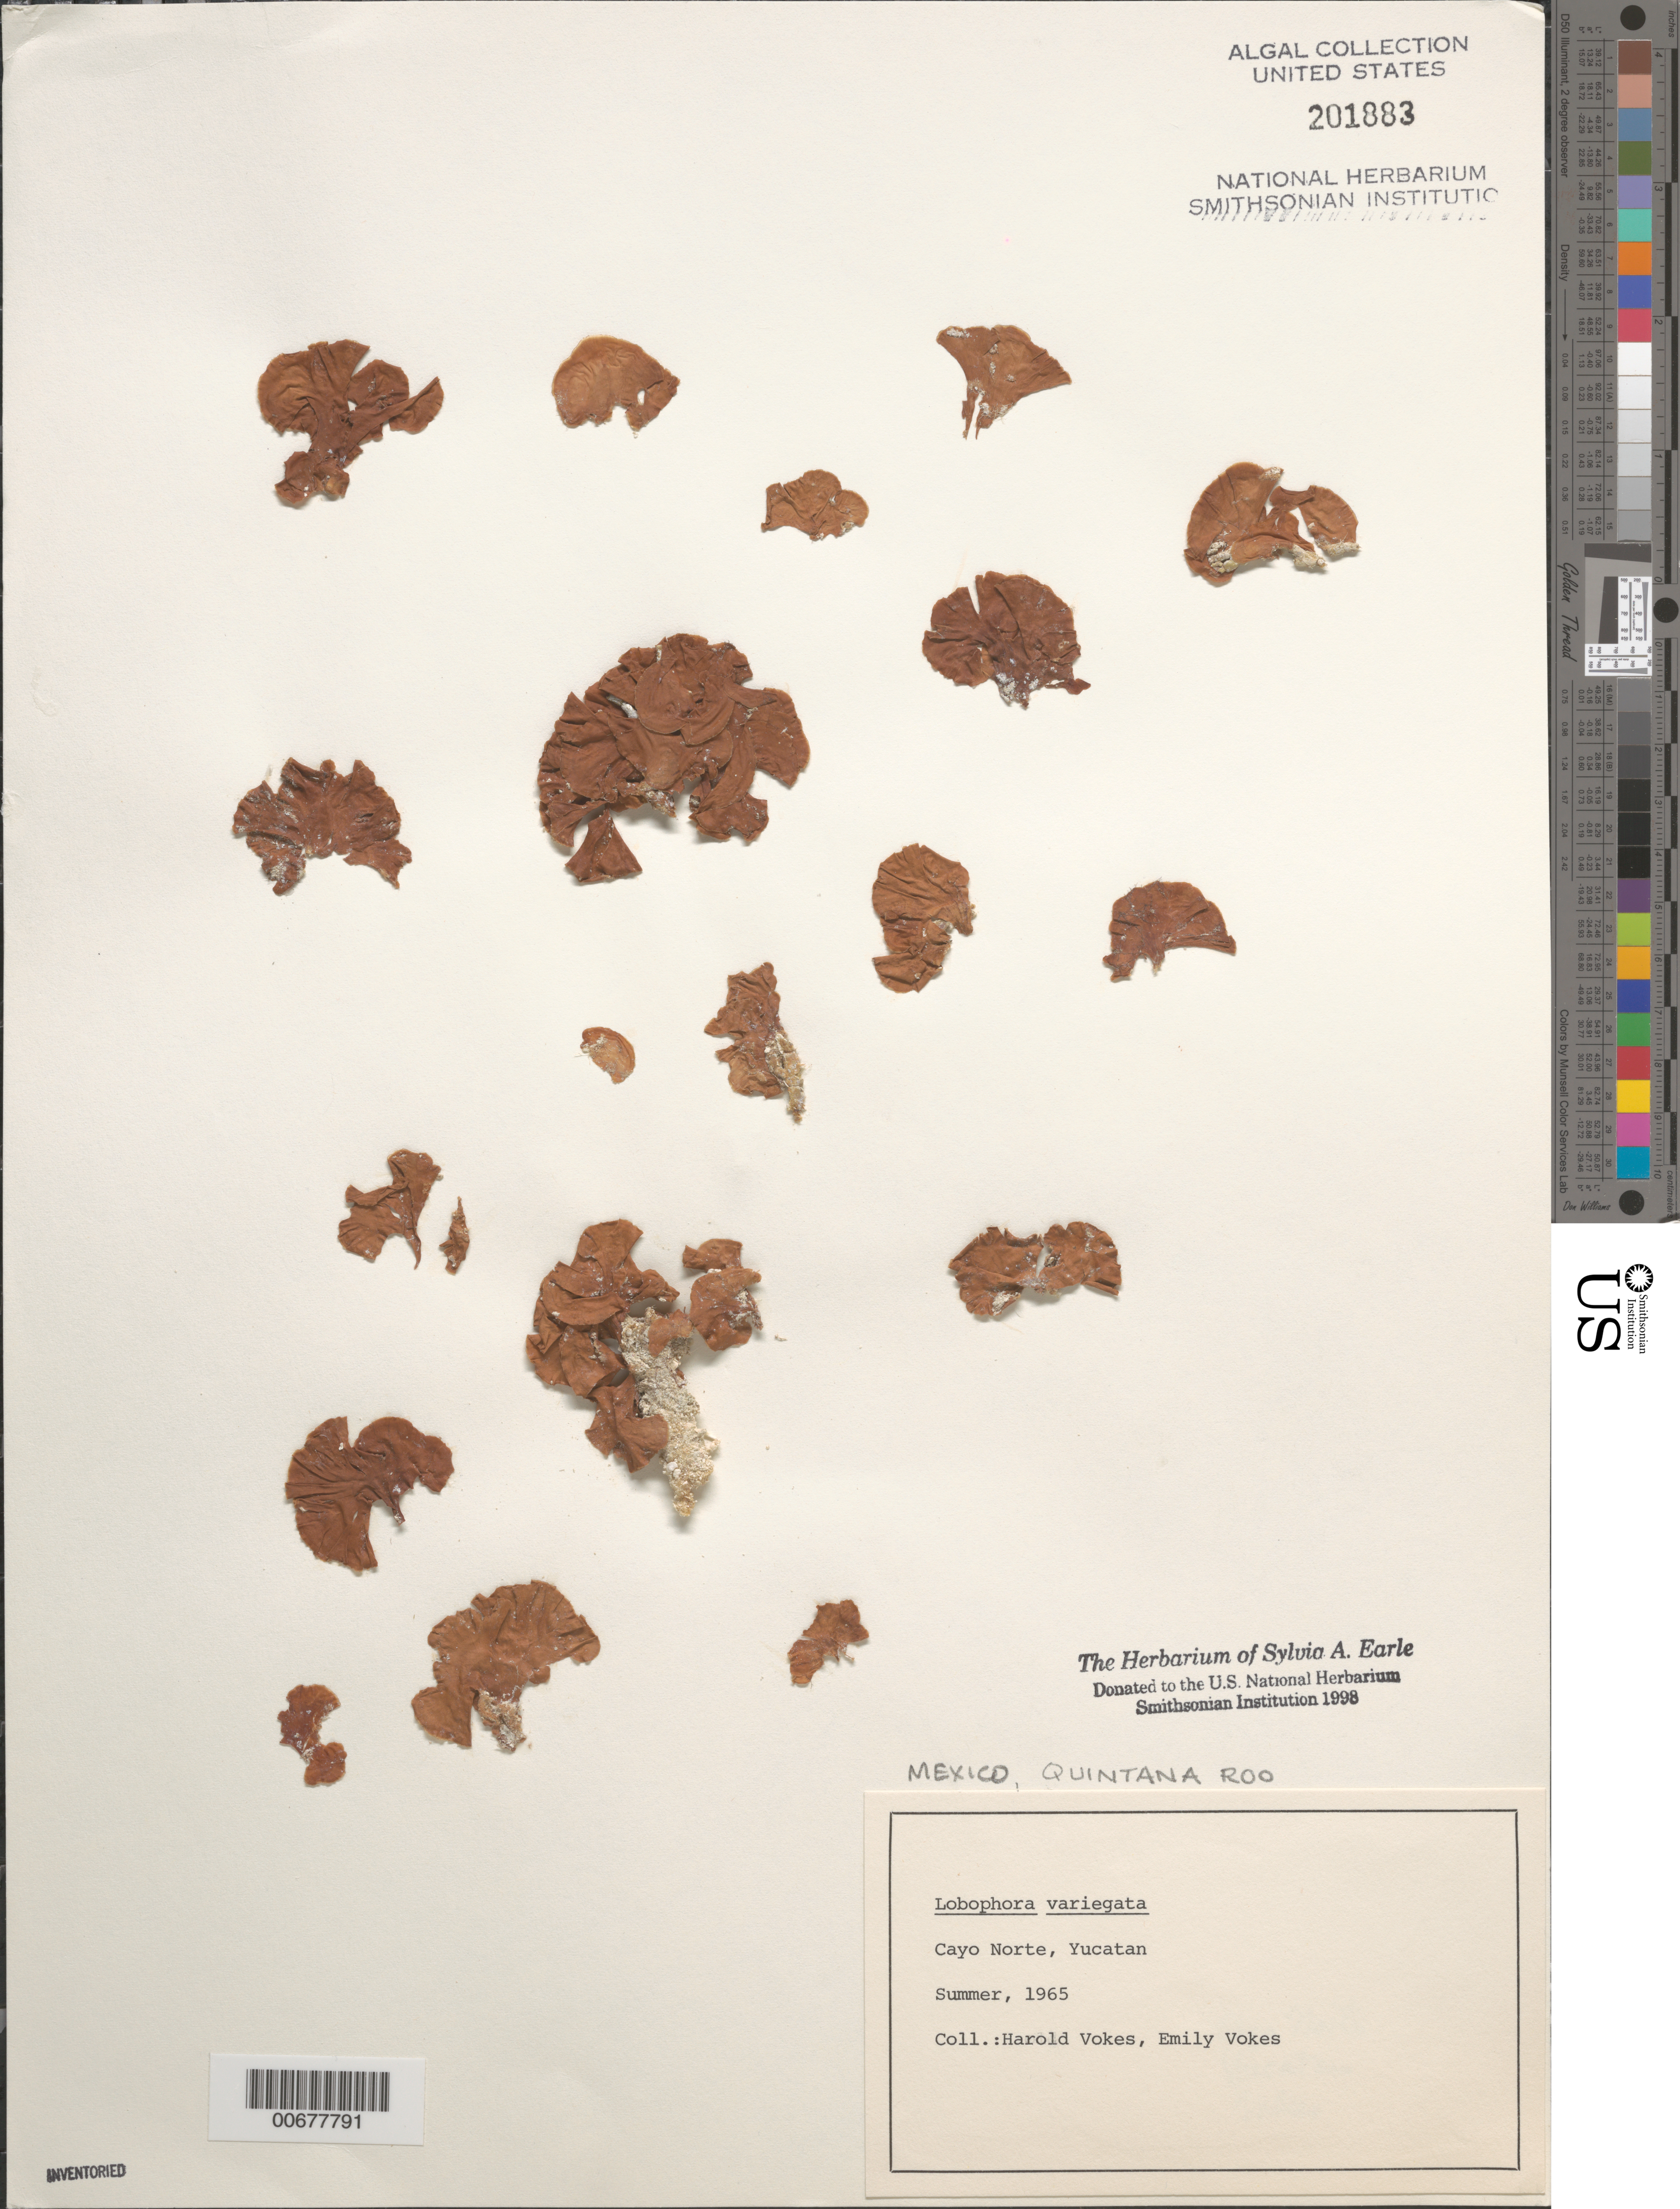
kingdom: Chromista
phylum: Ochrophyta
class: Phaeophyceae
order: Dictyotales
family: Dictyotaceae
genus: Lobophora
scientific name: Lobophora variegata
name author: (J.V.Lamouroux) Womersley & E.C. Oliveira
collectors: H. Vokes & E. Vokes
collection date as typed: Sum 1965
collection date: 1965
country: Mexico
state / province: Quintana Roo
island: Cayo Norte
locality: Yucatan Peninsula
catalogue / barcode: US 201883